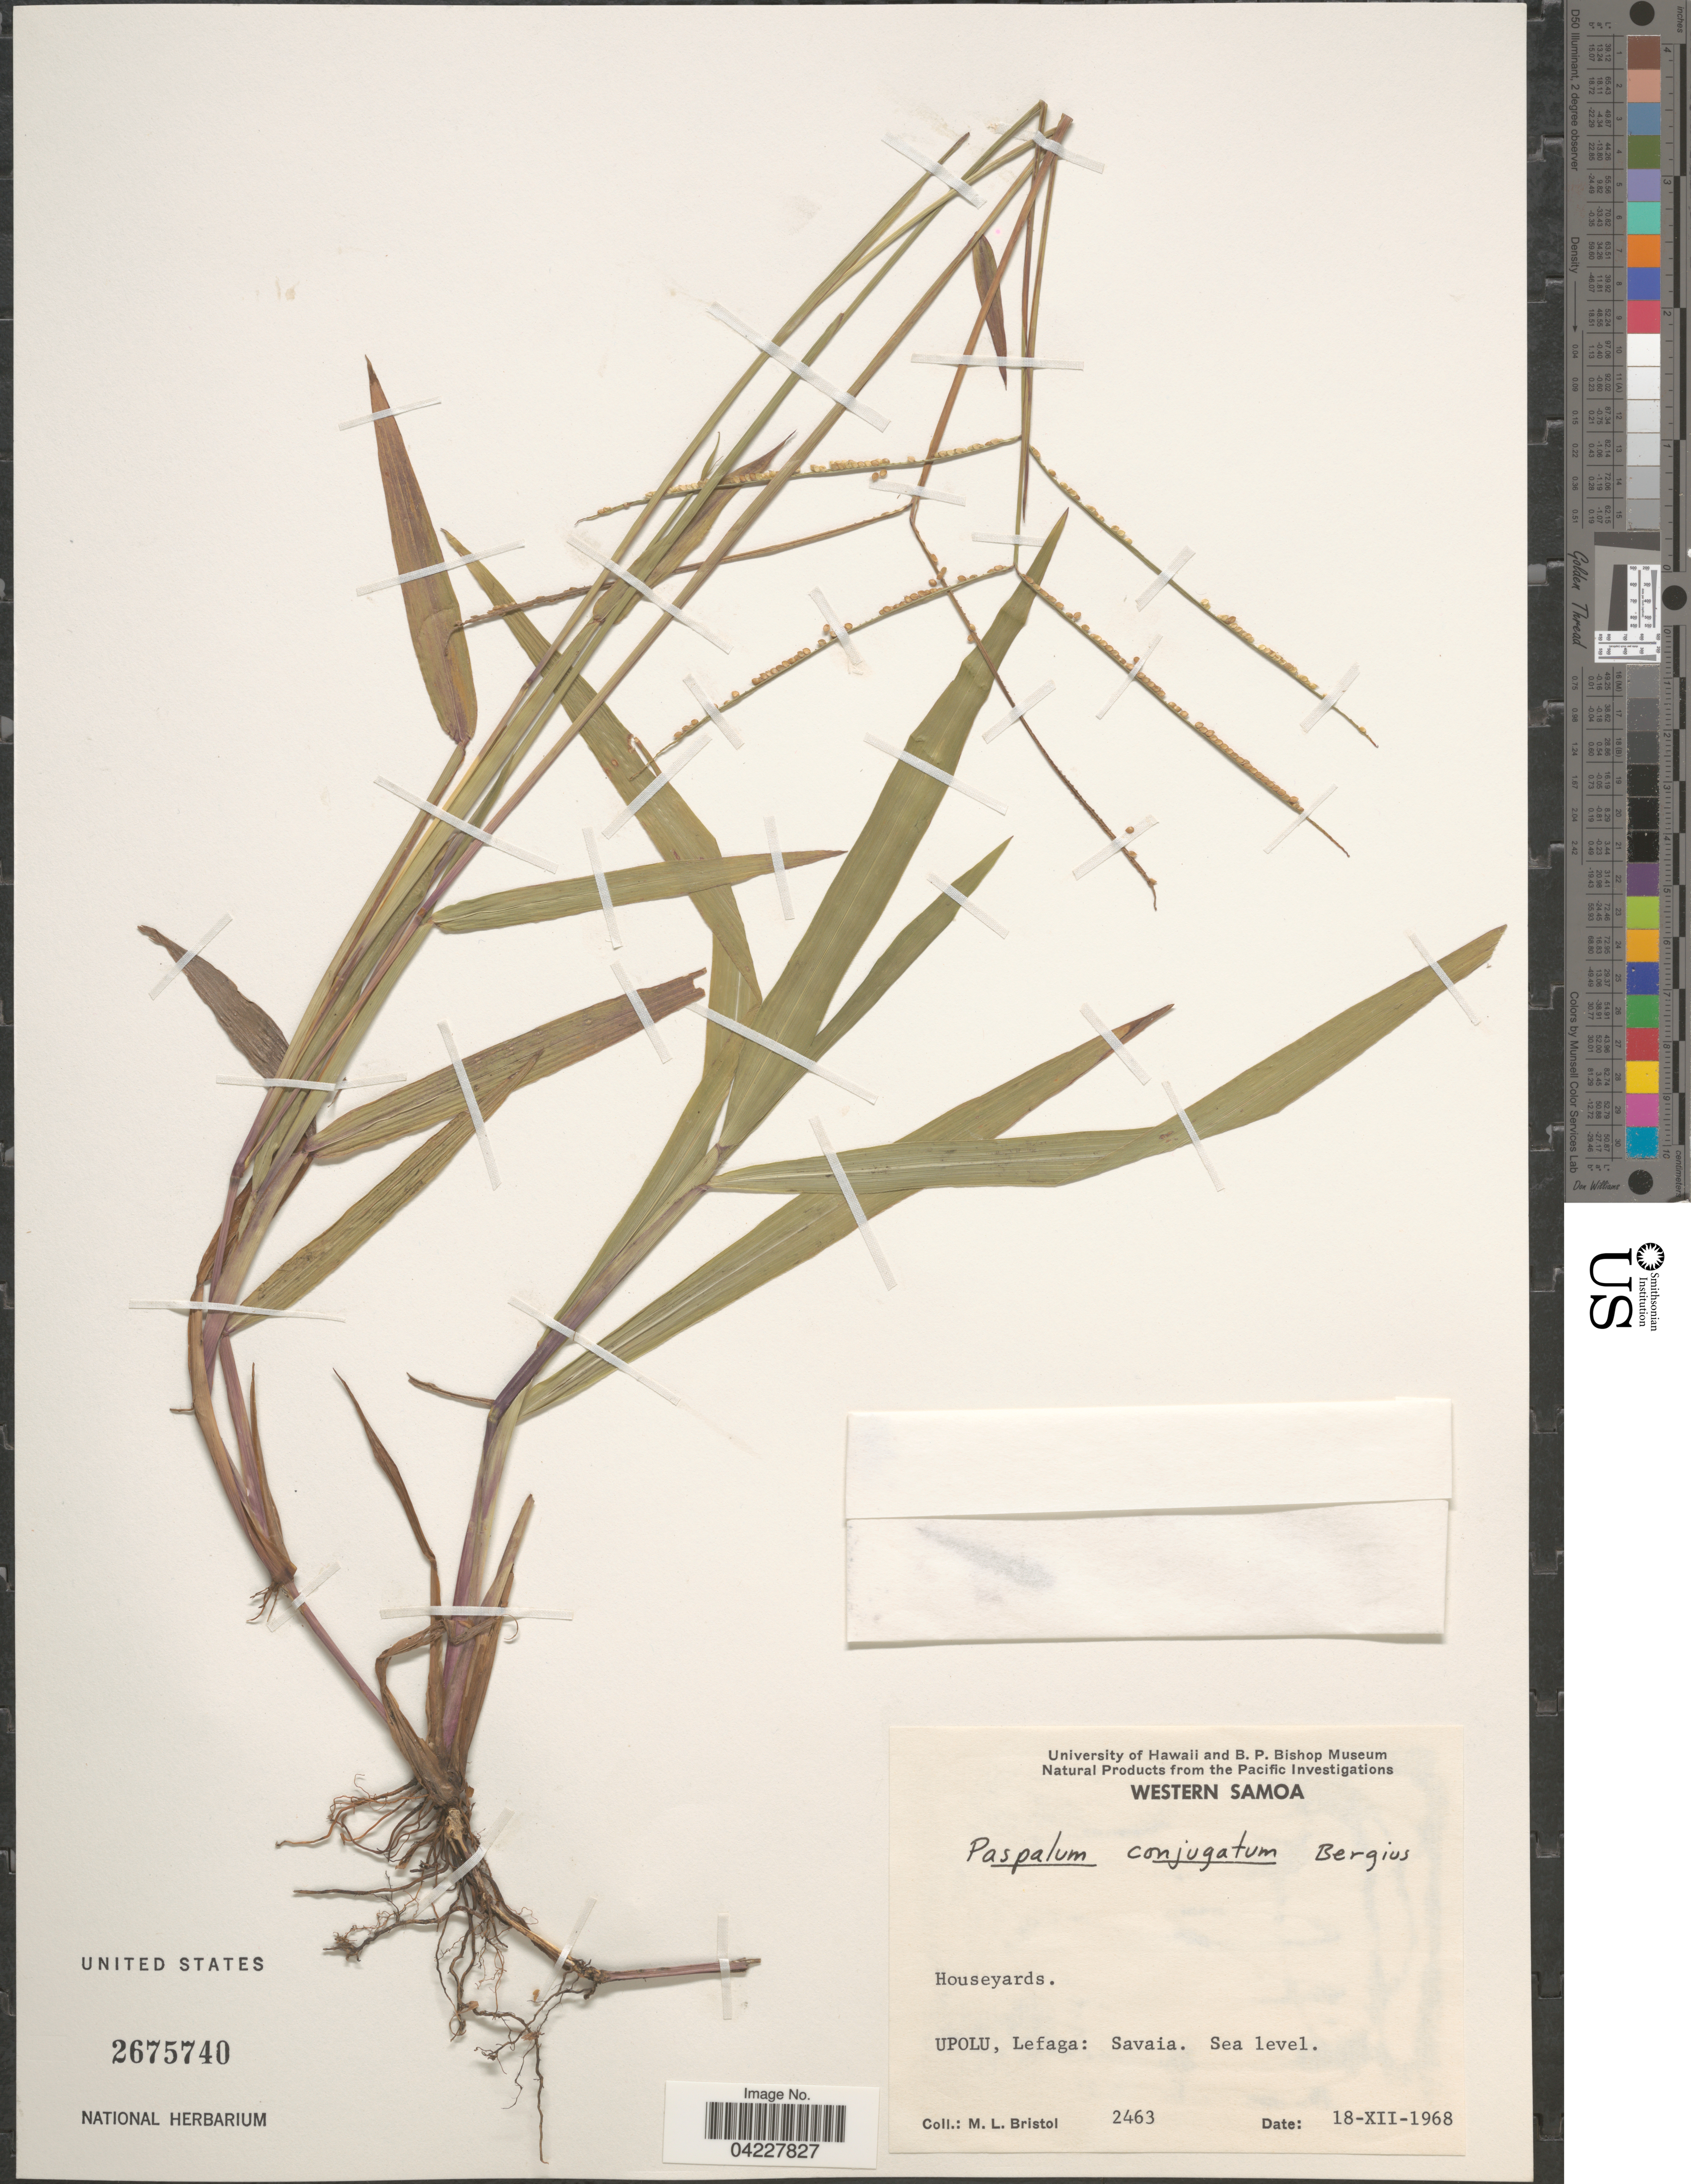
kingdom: Plantae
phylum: Tracheophyta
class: Liliopsida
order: Poales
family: Poaceae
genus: Paspalum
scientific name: Paspalum conjugatum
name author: P.J. Bergius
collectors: M. L. Bristol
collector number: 2463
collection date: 1968-12-18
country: Samoa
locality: Houseyards. Upolu, LefagaL Savaia.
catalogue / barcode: US 2675740